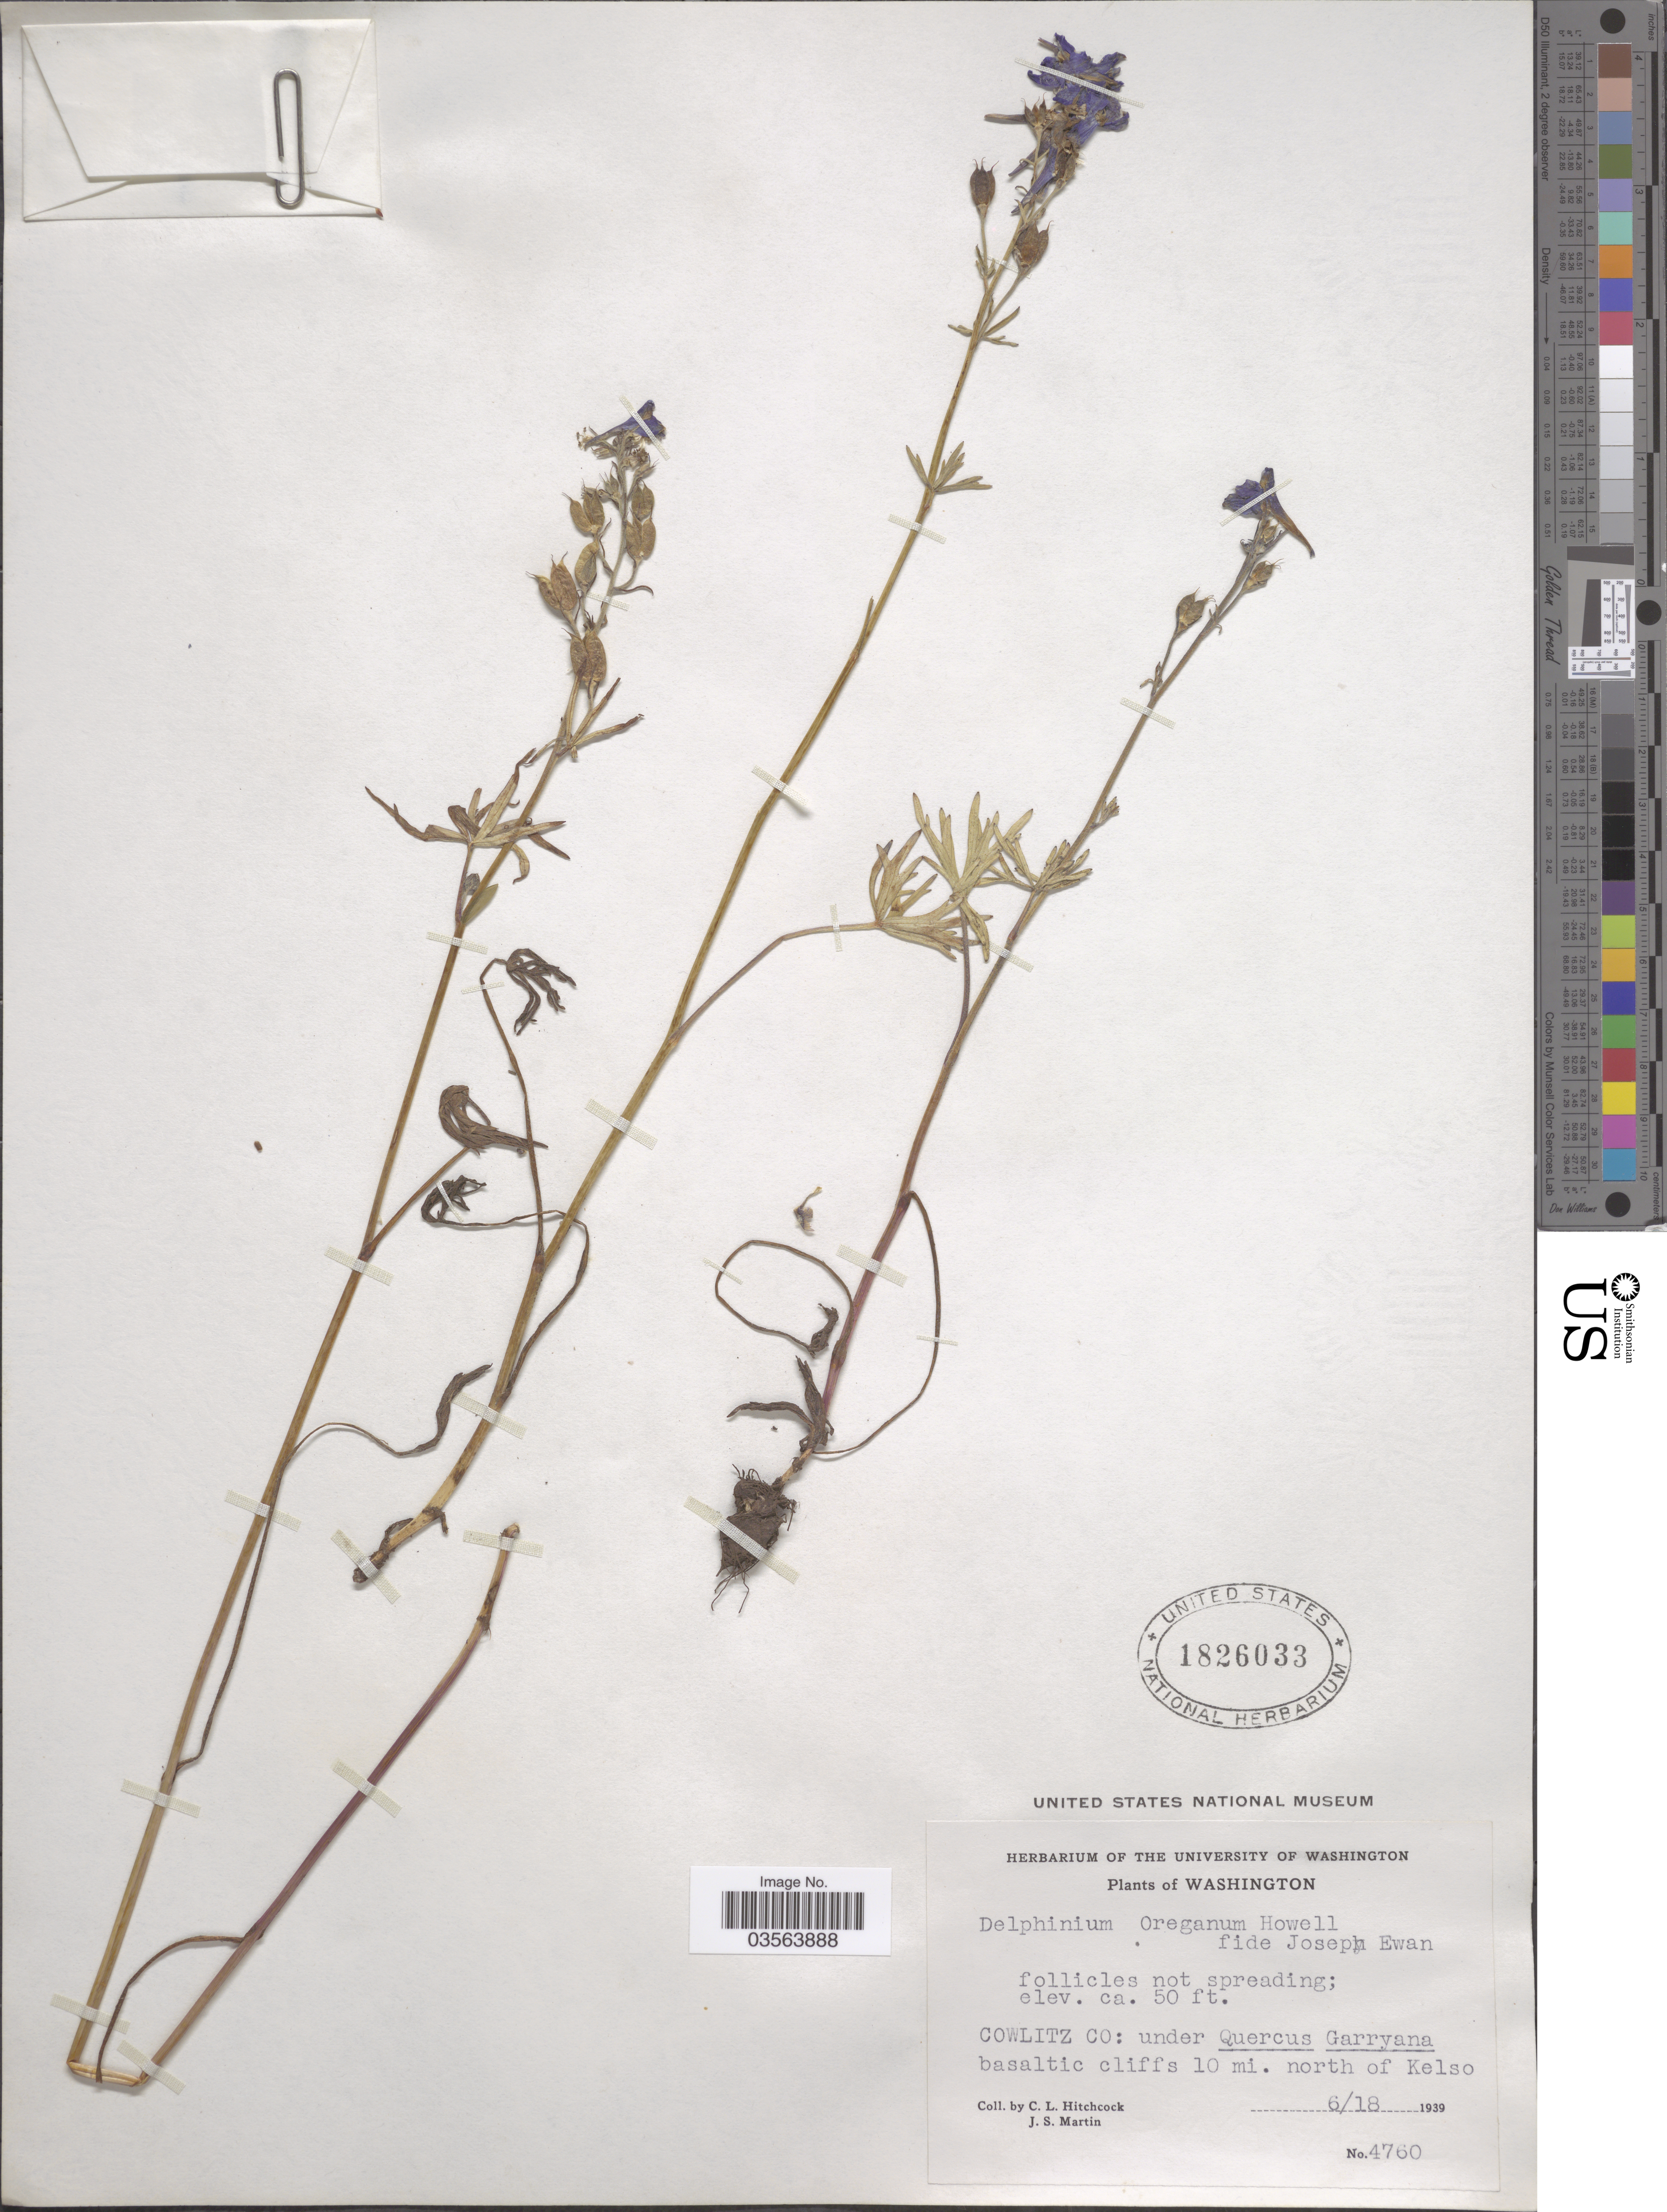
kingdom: Plantae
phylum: Tracheophyta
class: Magnoliopsida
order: Ranunculales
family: Ranunculaceae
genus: Delphinium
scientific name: Delphinium oreganum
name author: Howell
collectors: C. L. Hitchcock & J. S. Martin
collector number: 4760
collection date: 1939-06-18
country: United States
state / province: Washington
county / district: Cowlitz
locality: Cowlitz Co: 10 mi. north of Kelso.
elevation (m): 15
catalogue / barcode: US 1826033